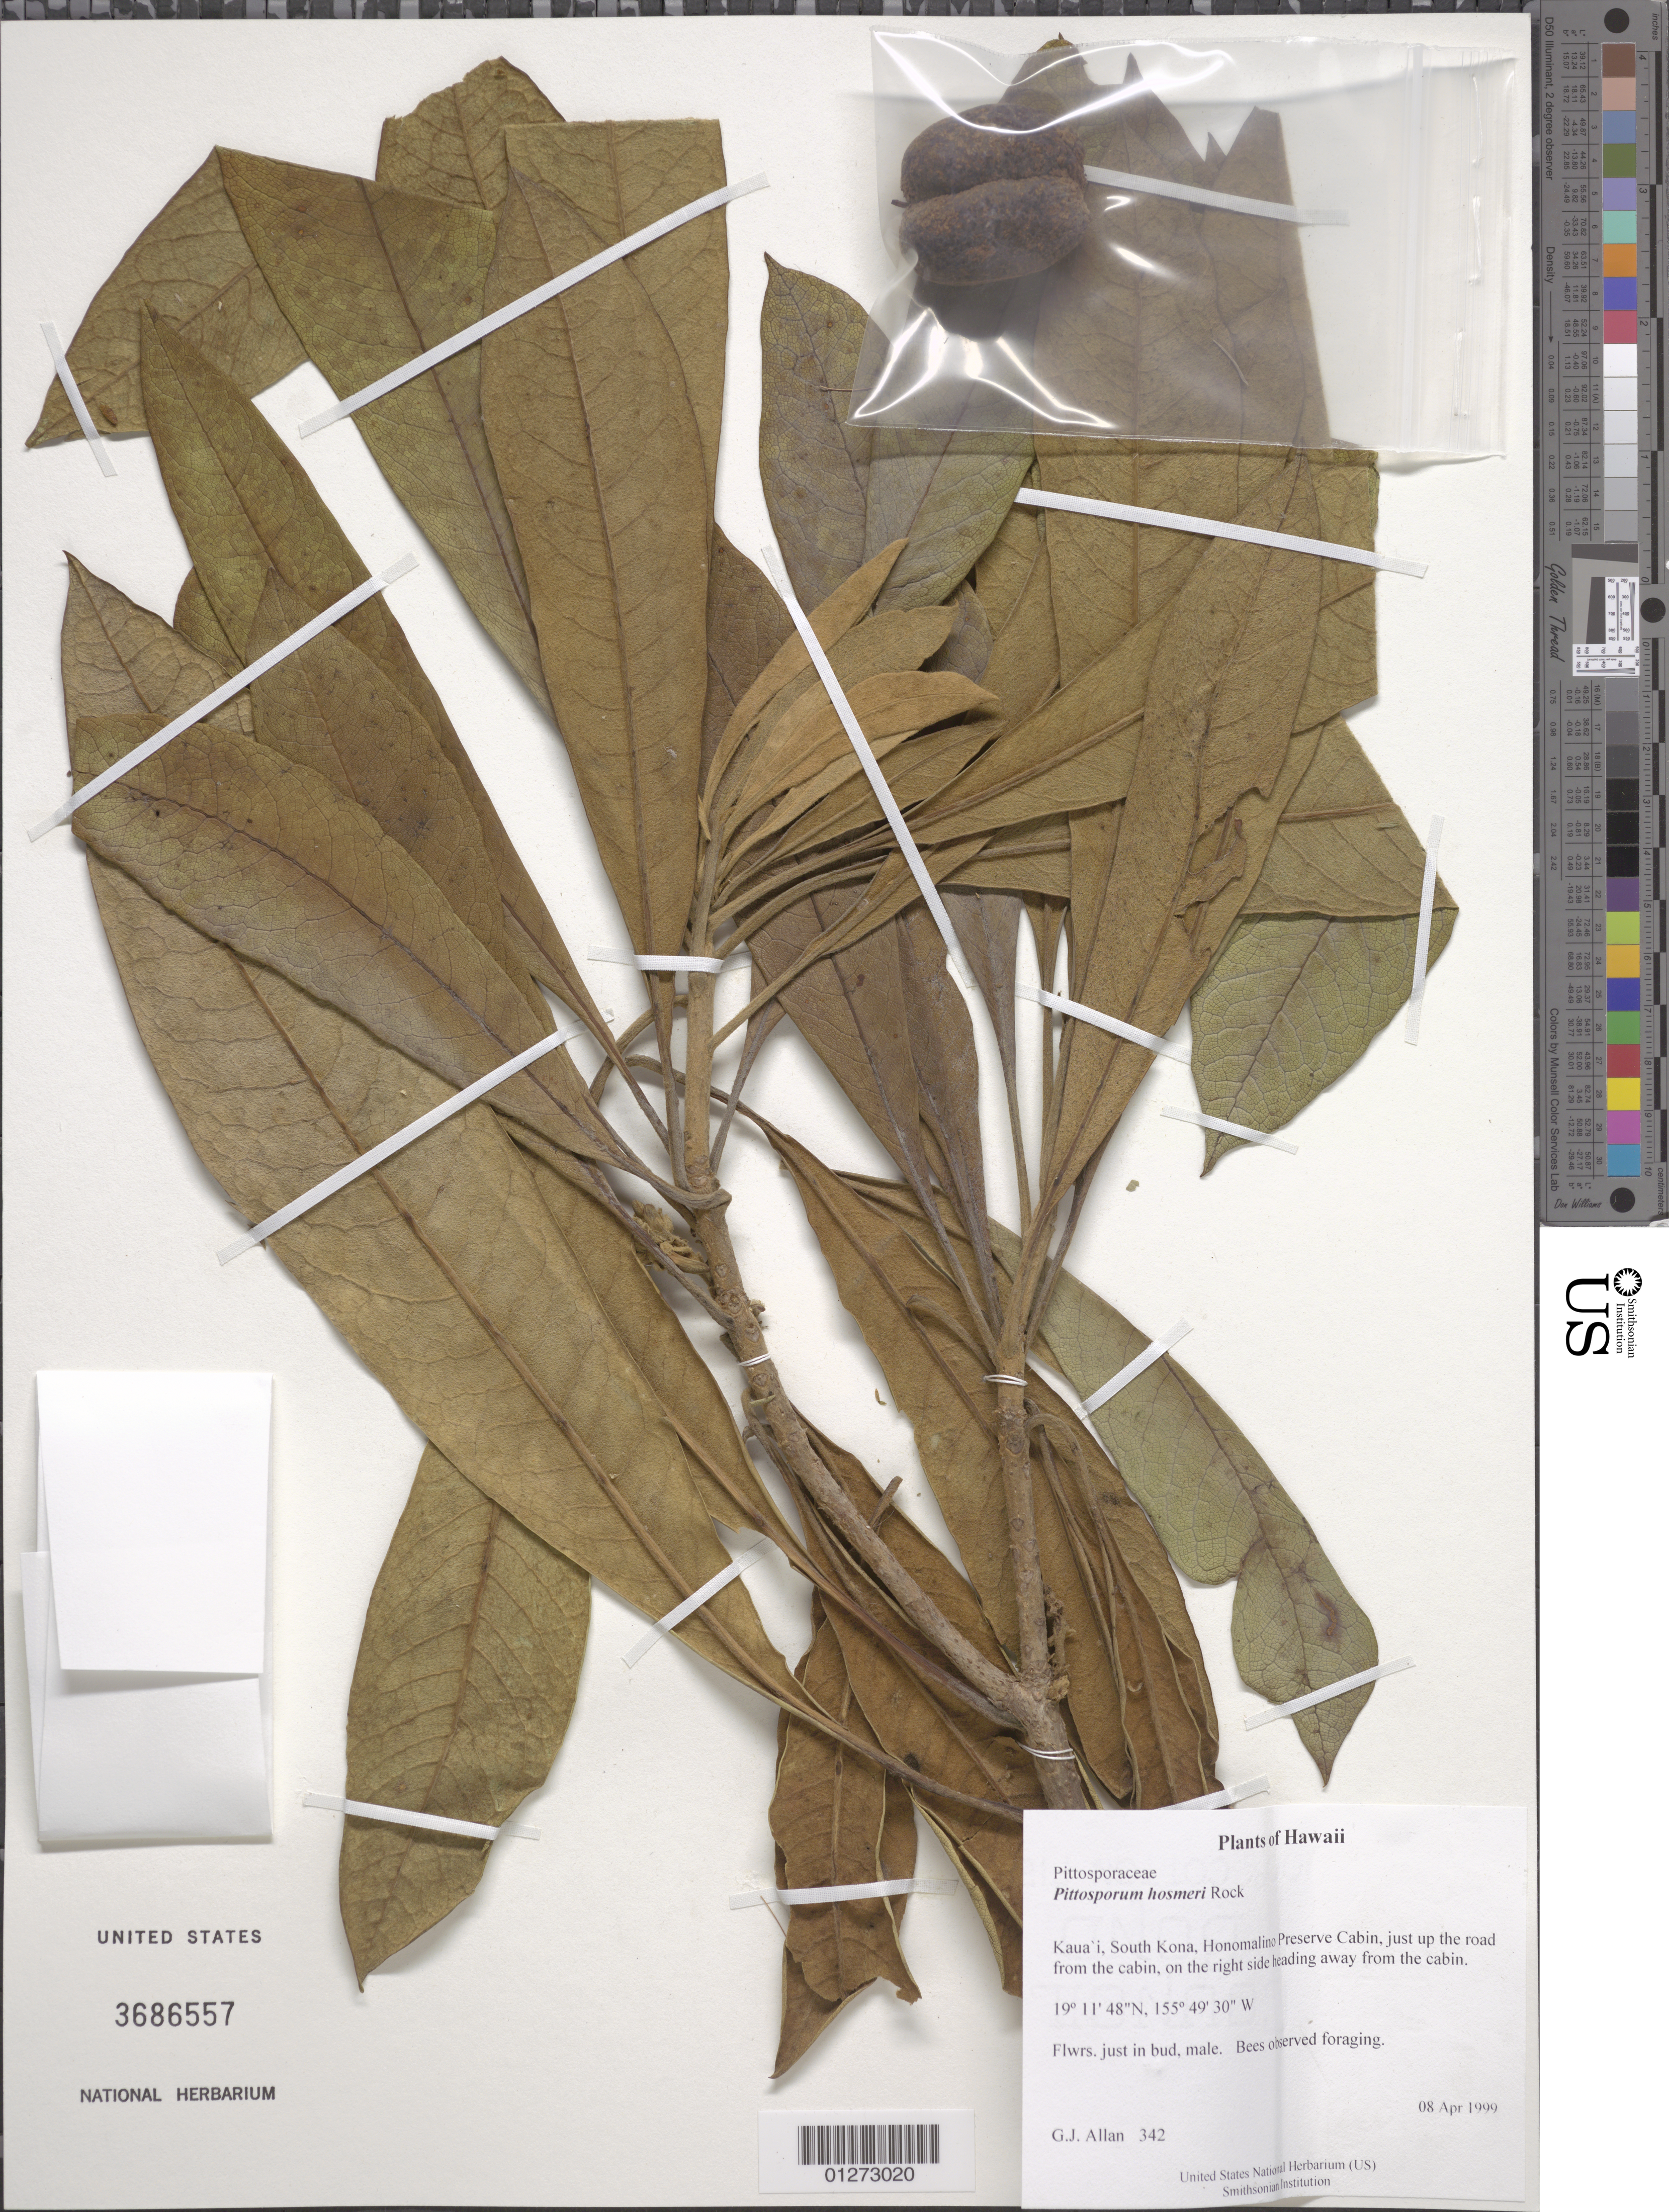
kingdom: Plantae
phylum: Tracheophyta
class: Magnoliopsida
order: Apiales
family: Pittosporaceae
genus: Pittosporum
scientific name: Pittosporum hosmeri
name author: Rock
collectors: G. Allan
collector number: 342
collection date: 1999-04-08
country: United States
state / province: Hawaii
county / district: Hawaii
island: Kaua'i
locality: South Kona, Honomalino Preserve Cabin, just up the road from the cabin, on the right side heading away from the cabin.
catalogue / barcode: US 3686557